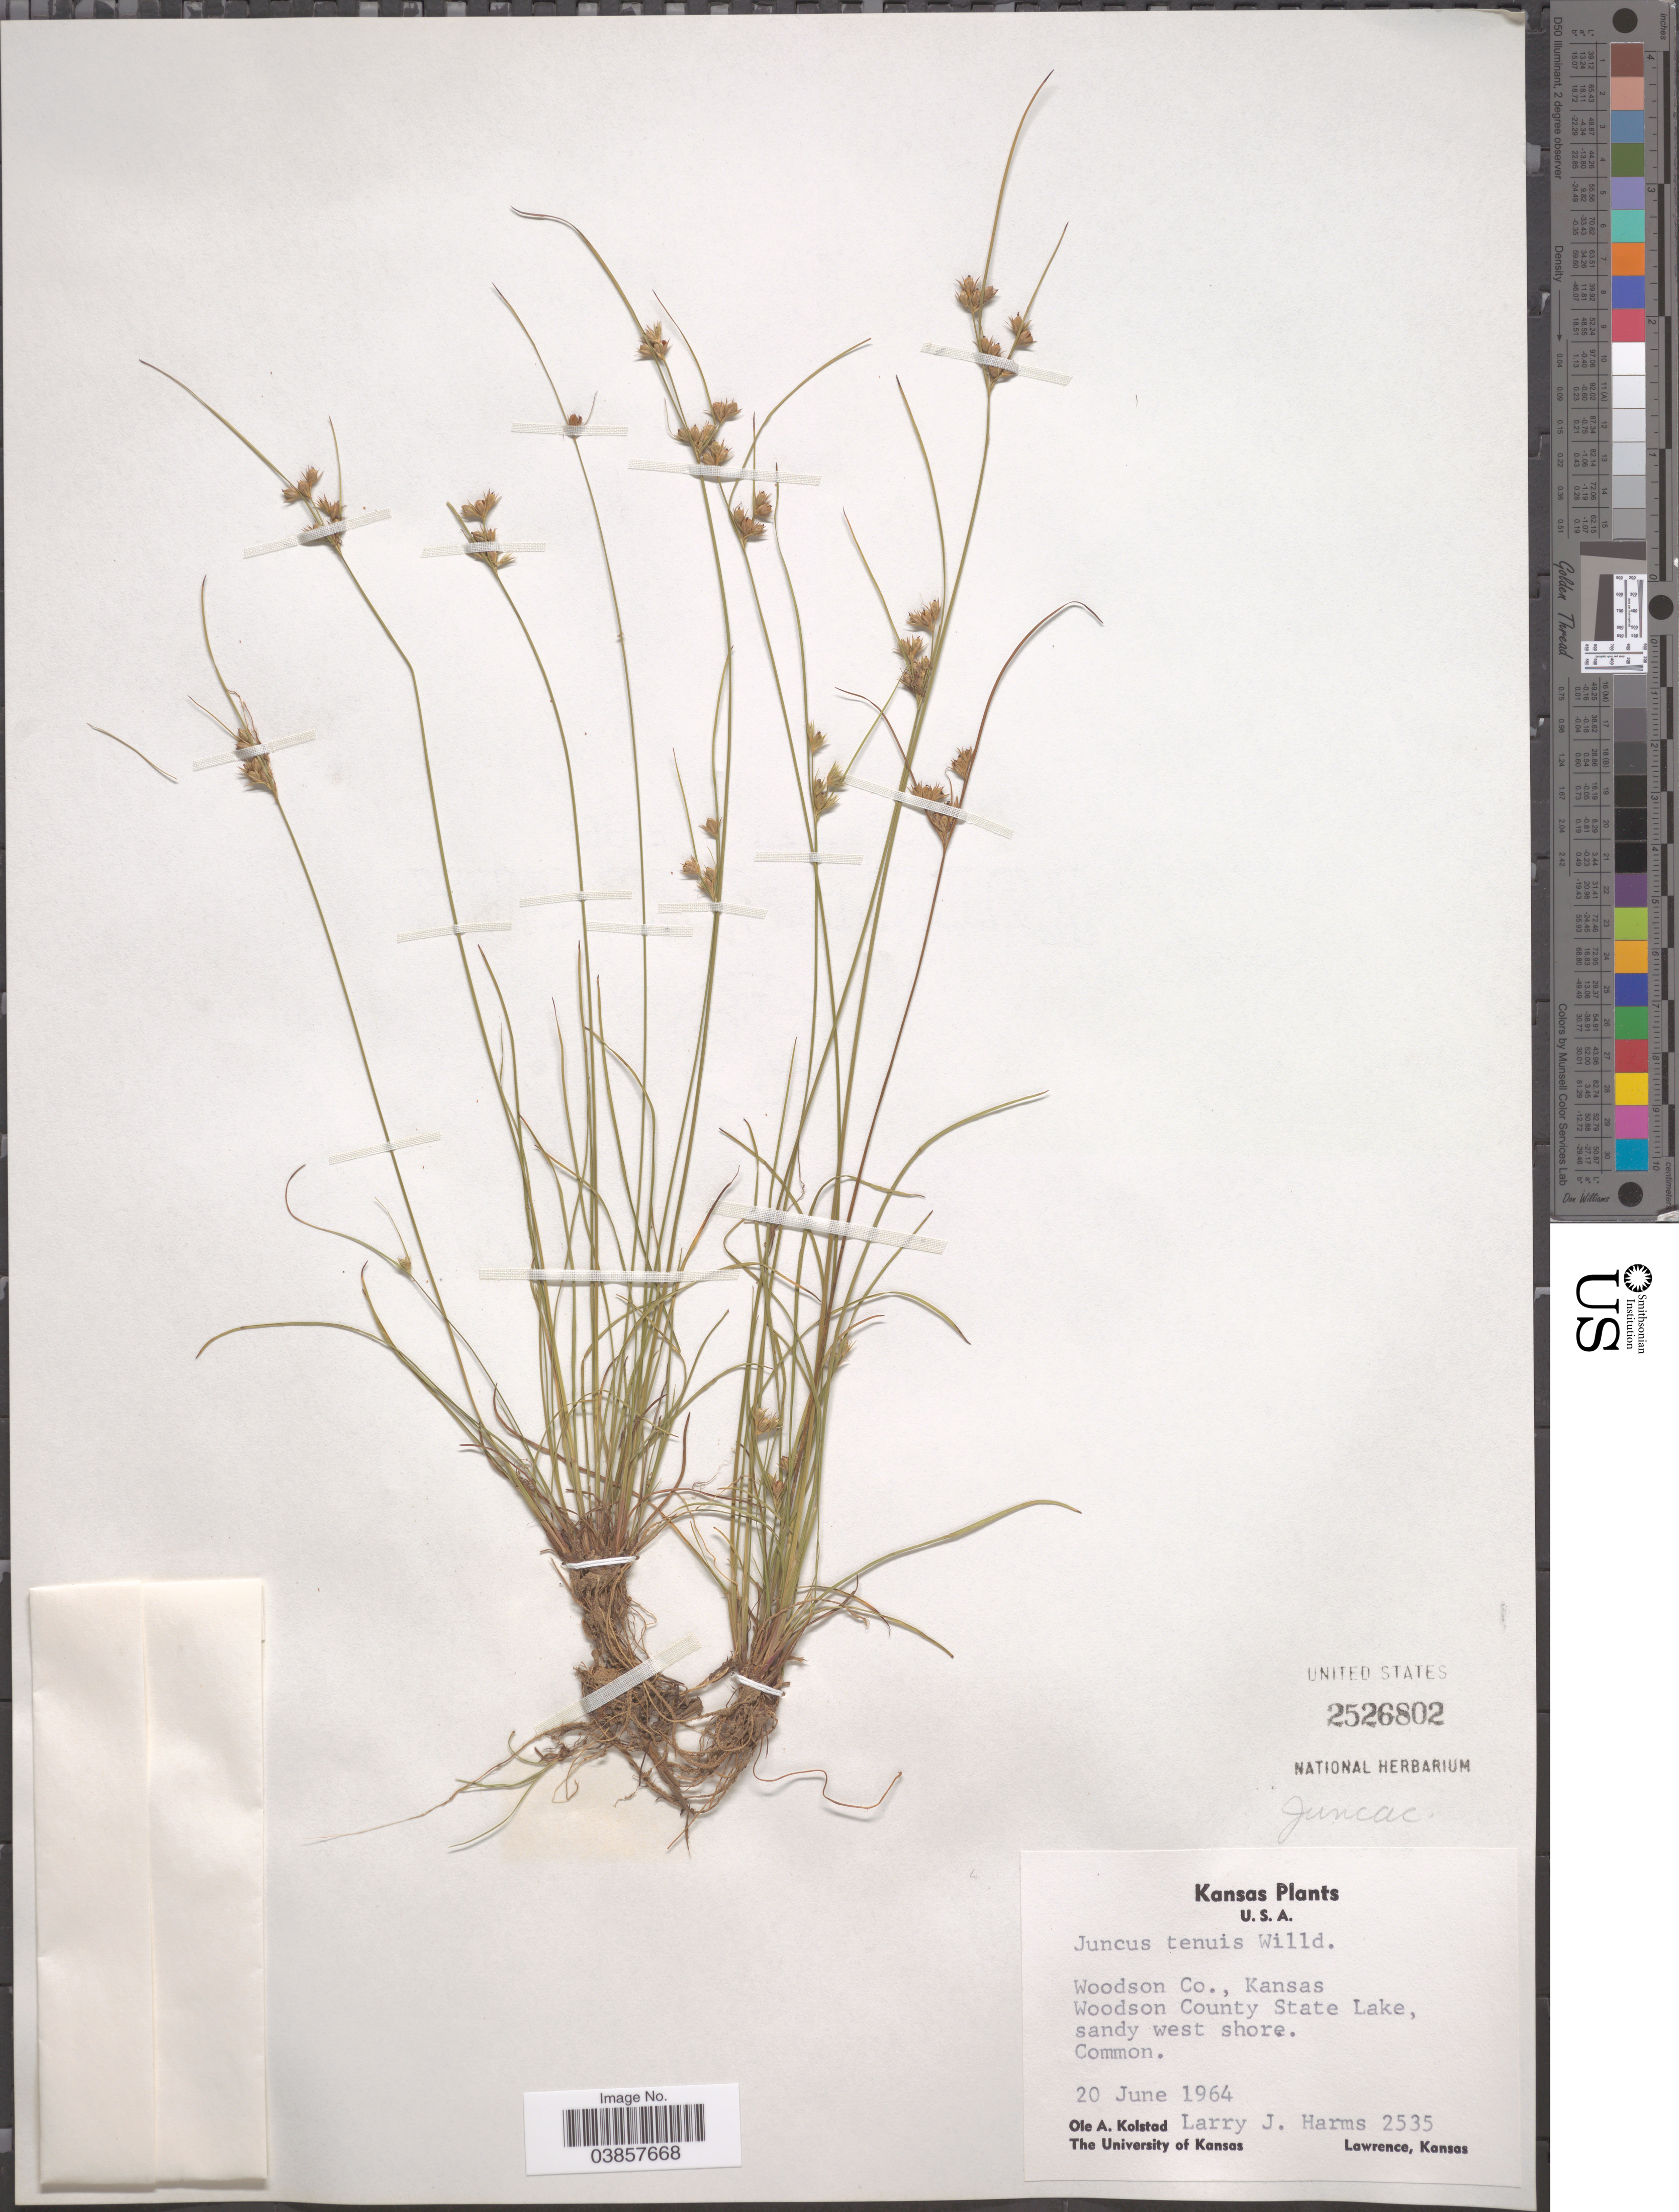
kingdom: Plantae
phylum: Tracheophyta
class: Liliopsida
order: Poales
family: Juncaceae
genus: Juncus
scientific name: Juncus tenuis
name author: Willd.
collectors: O. Kolstad & L. Harms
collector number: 2535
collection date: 1964-06-20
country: United States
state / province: Kansas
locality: Woodson Co. Woodson County State Lake, Sandy west shore.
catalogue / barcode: US 2526802